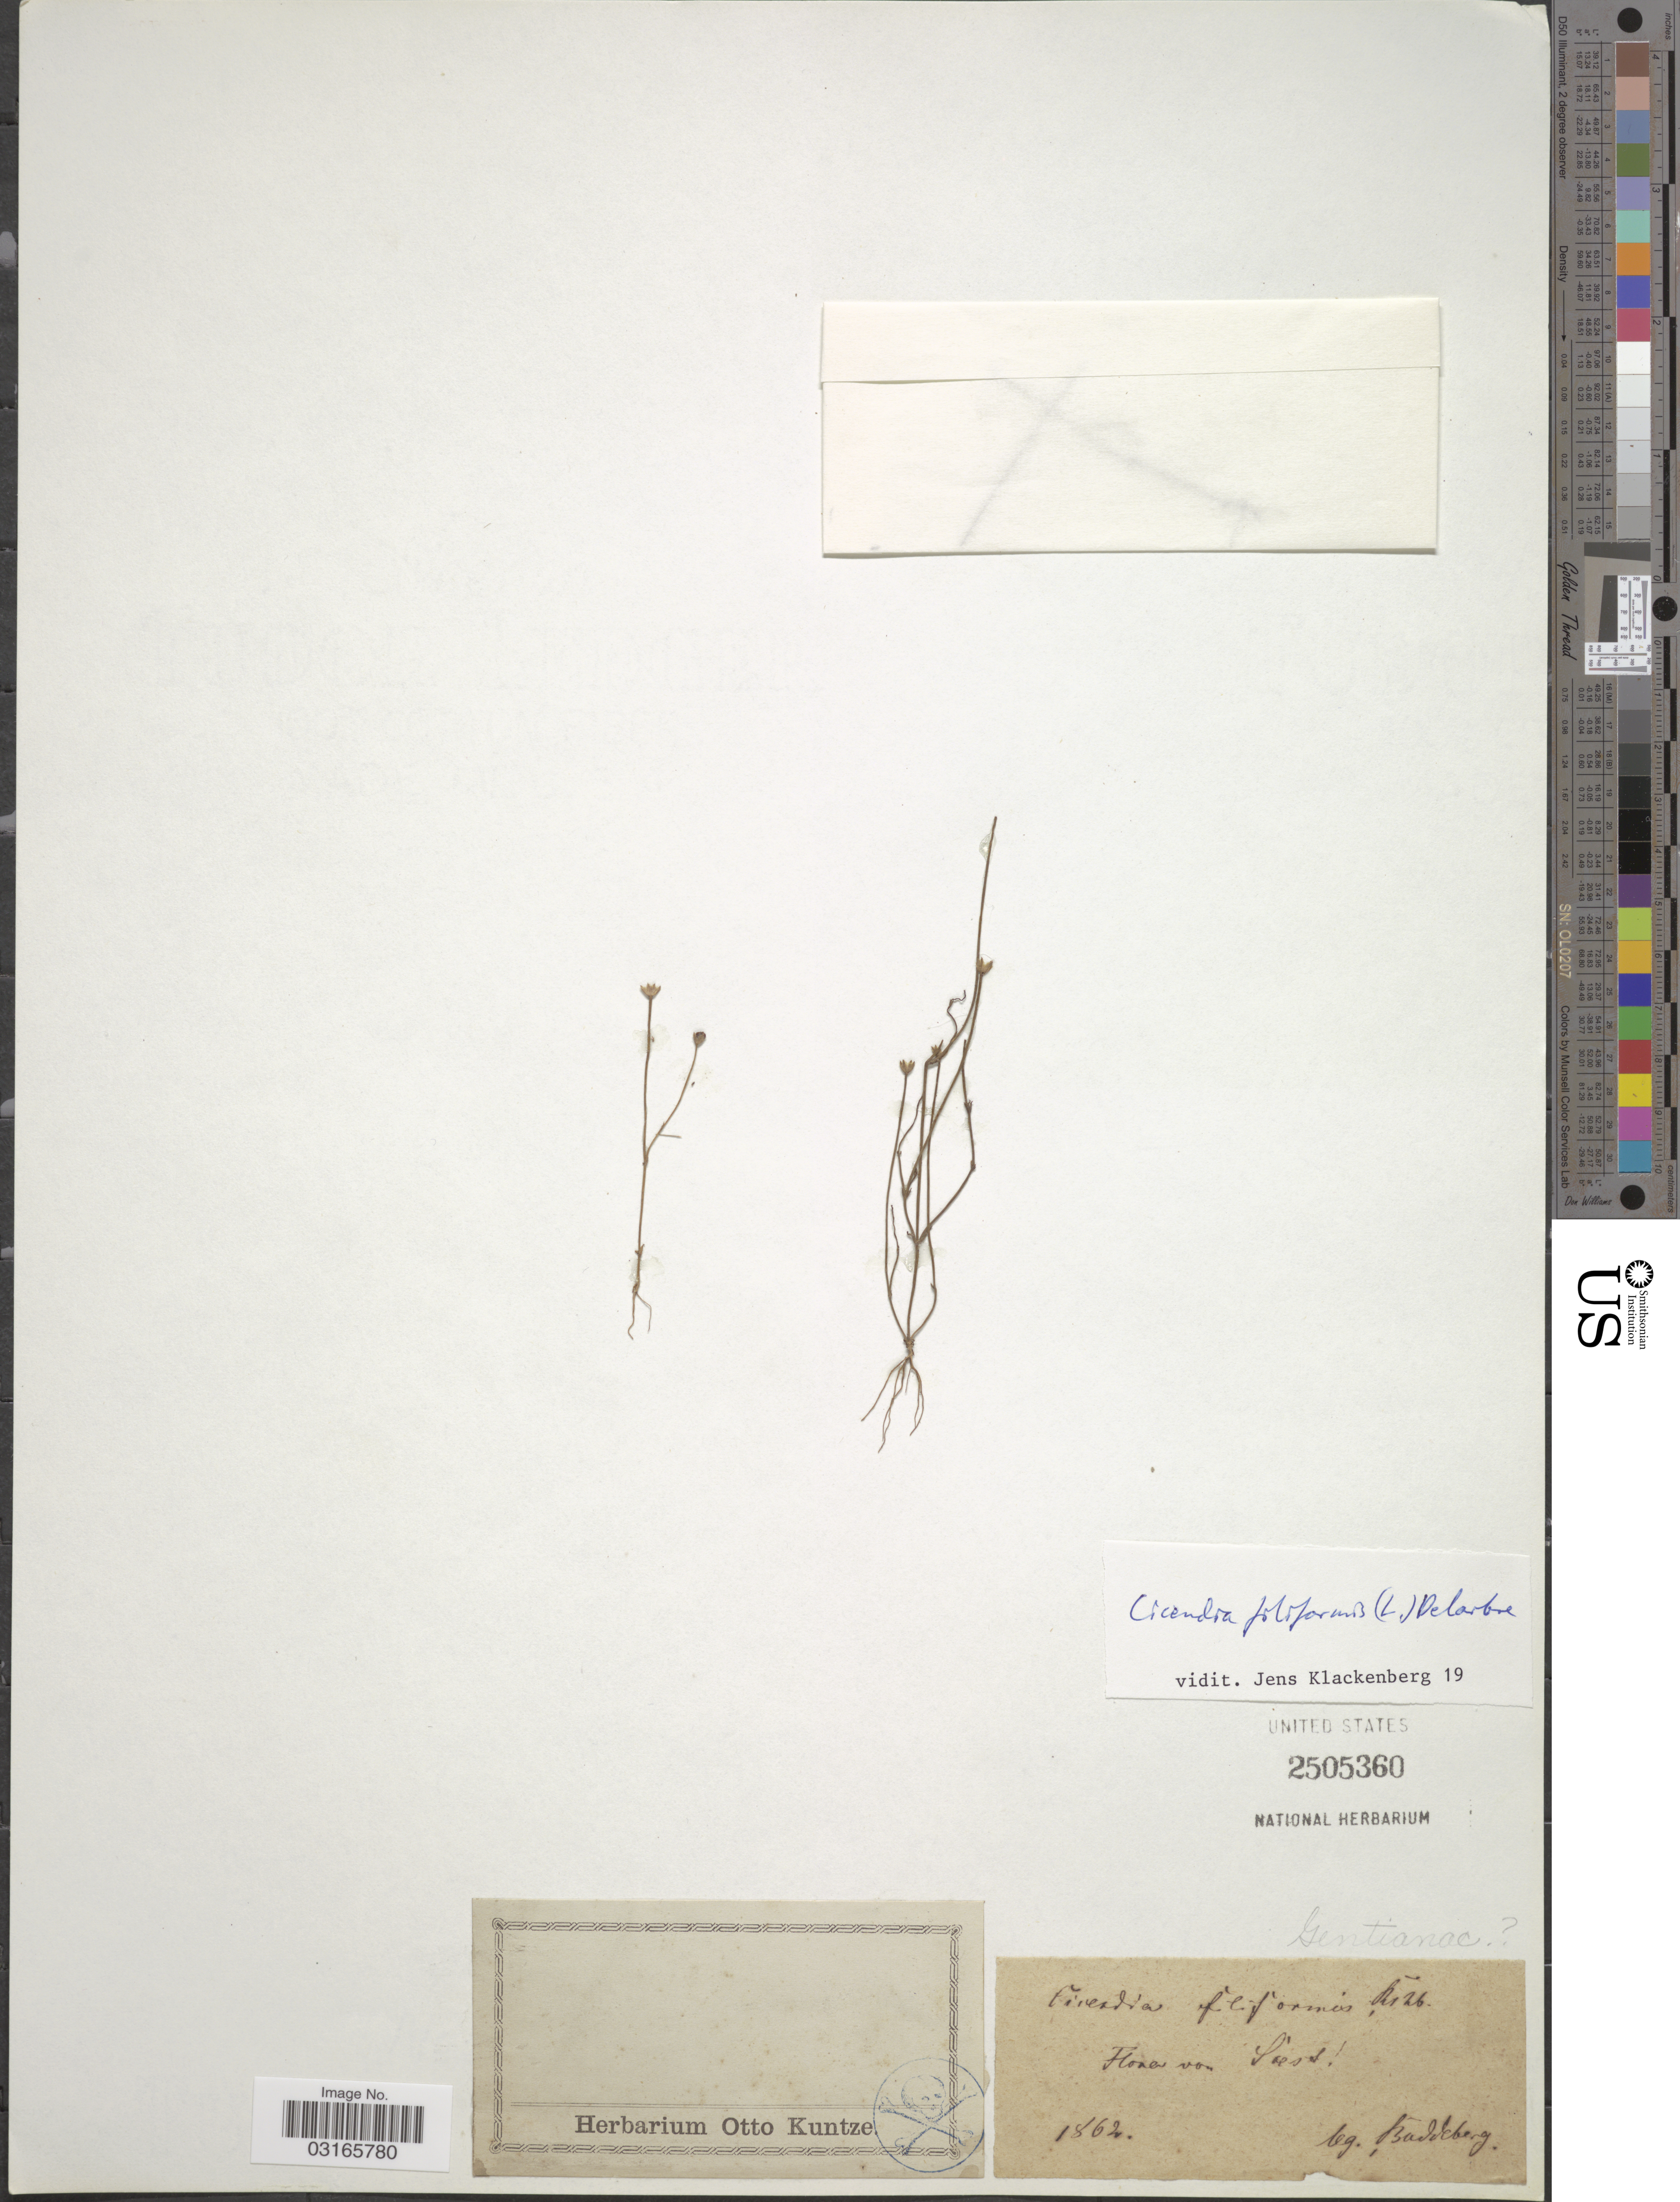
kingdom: Plantae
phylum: Tracheophyta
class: Magnoliopsida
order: Gentianales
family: Gentianaceae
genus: Cicendia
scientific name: Cicendia filiformis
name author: (L.) Delarbre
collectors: Baddeberg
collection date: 1862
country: Germany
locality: Soèst.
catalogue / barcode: US 2505360